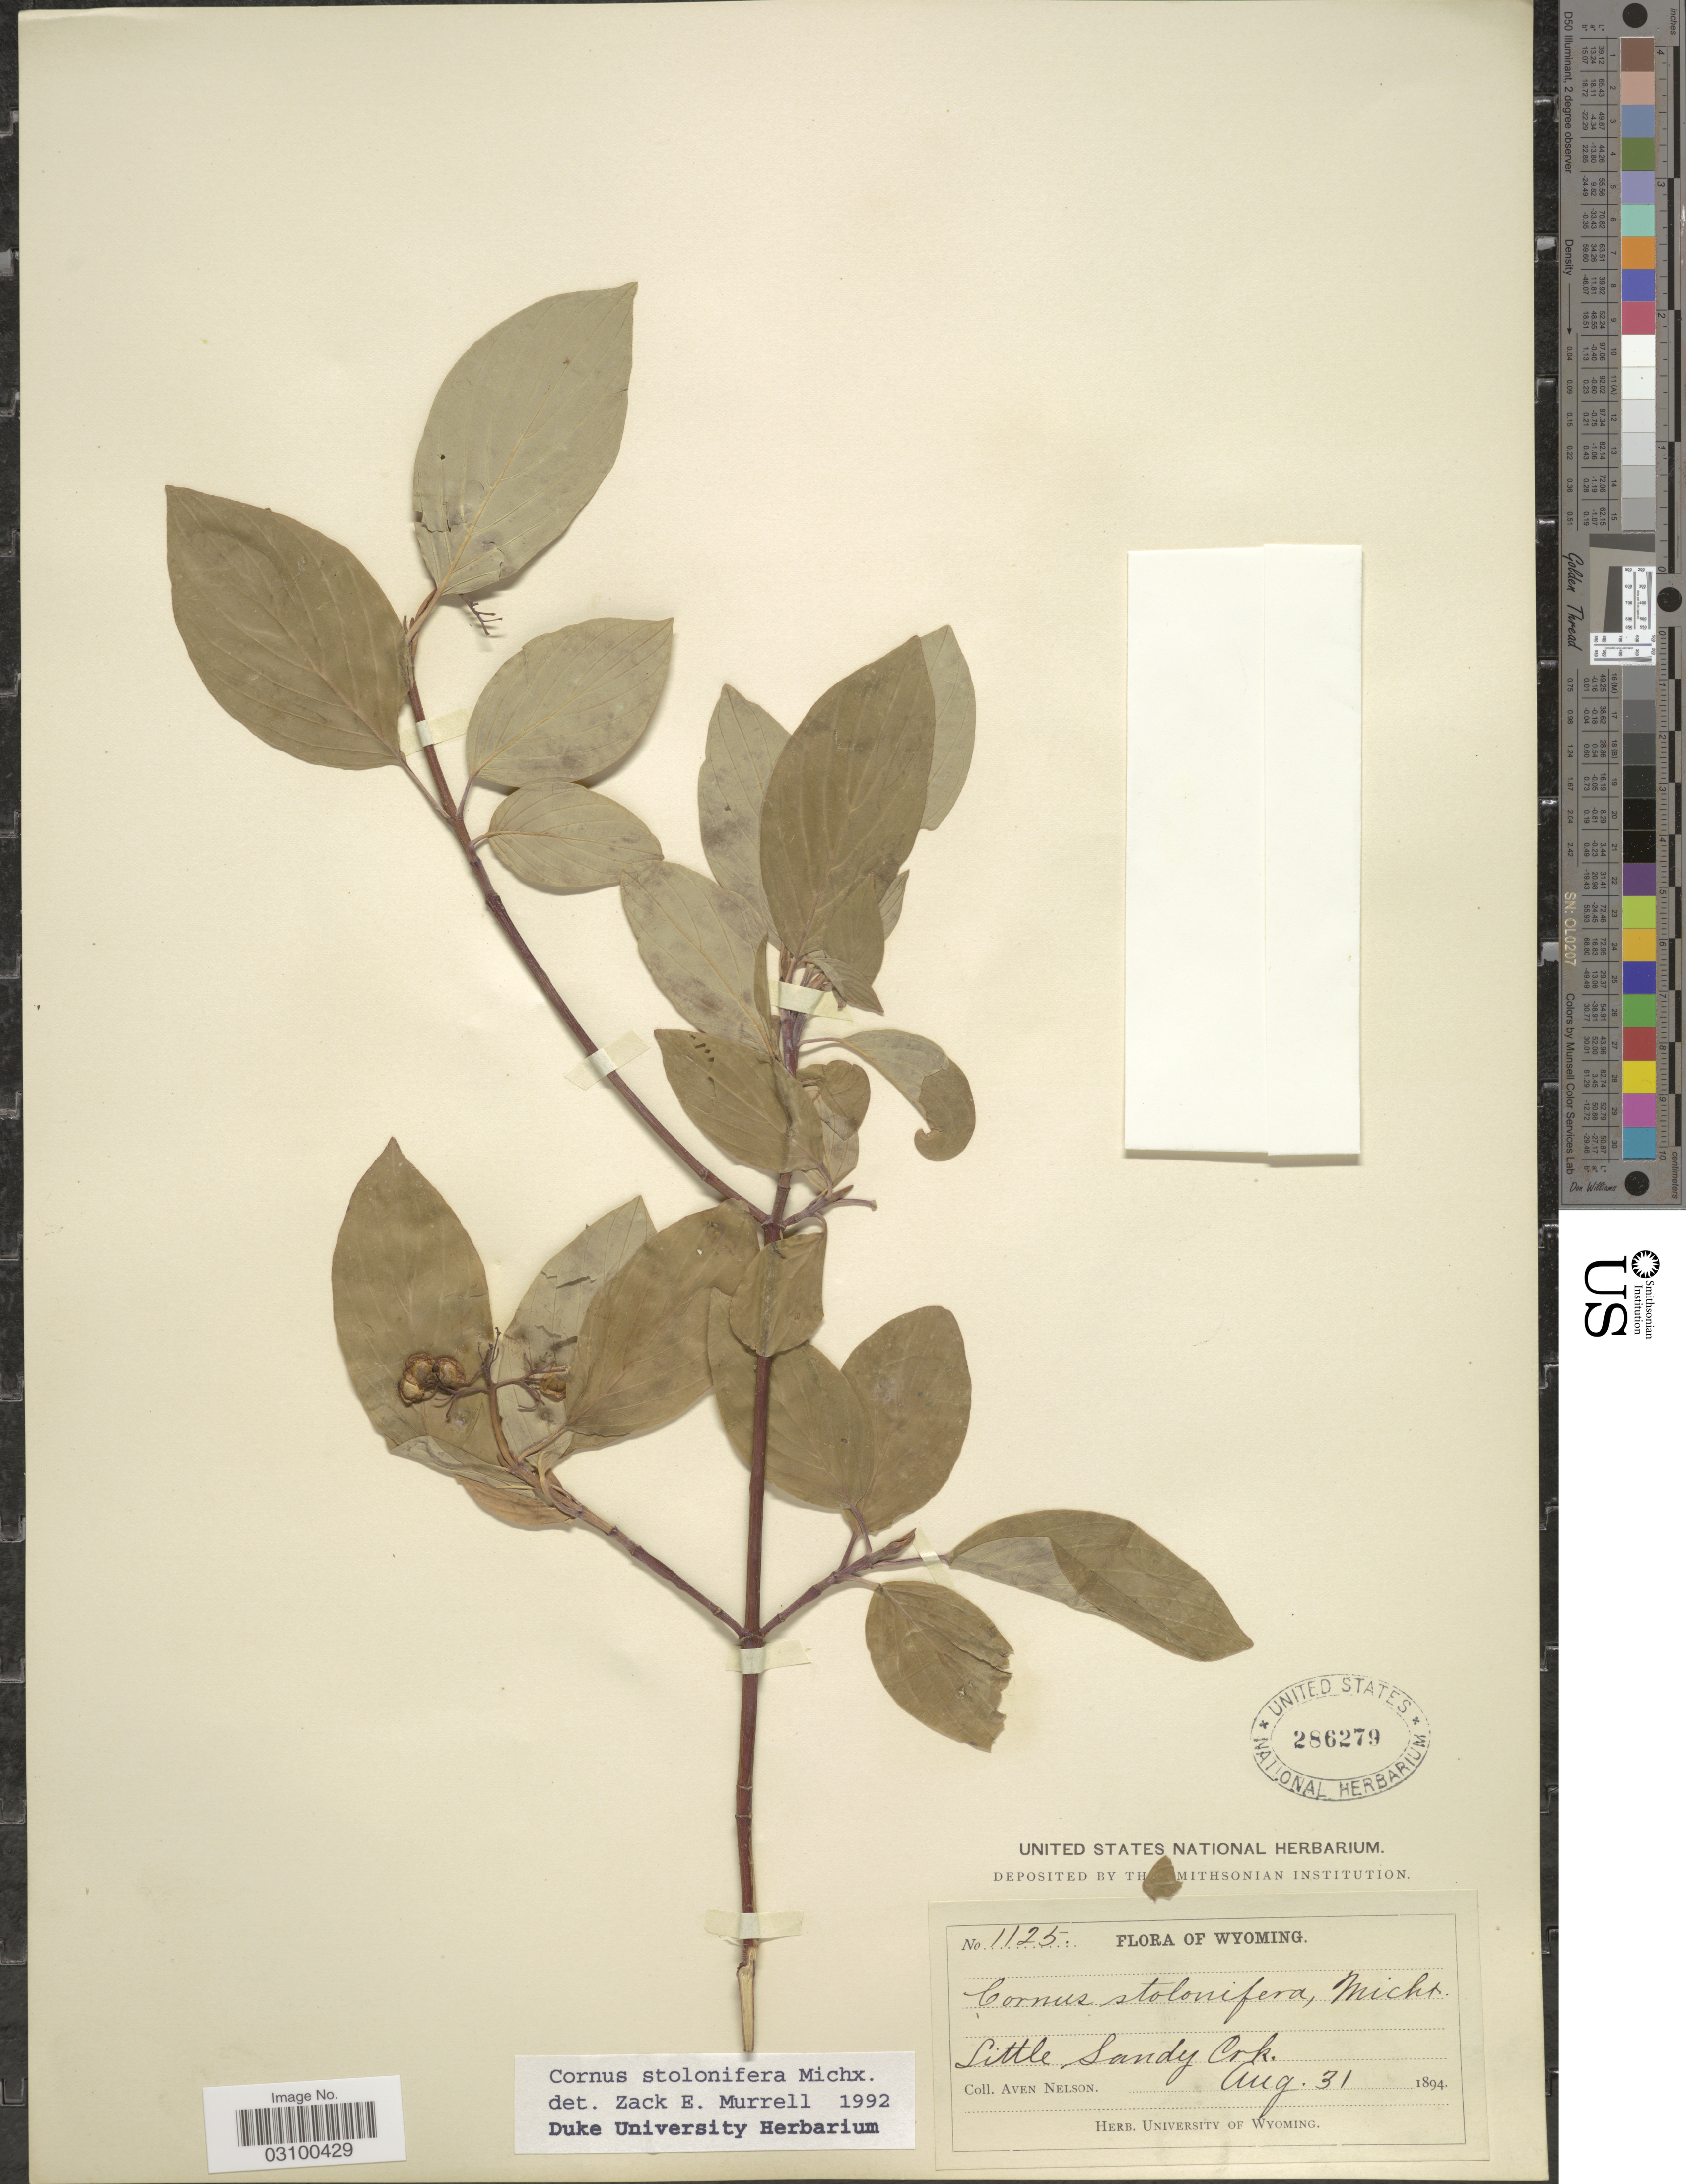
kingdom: Plantae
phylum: Tracheophyta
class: Magnoliopsida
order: Cornales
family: Cornaceae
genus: Cornus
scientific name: Cornus sericea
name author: L.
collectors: A. Nelson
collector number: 1125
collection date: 1894-08-31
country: United States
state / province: Wyoming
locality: Little, Sandy Crk.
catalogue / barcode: US 286279